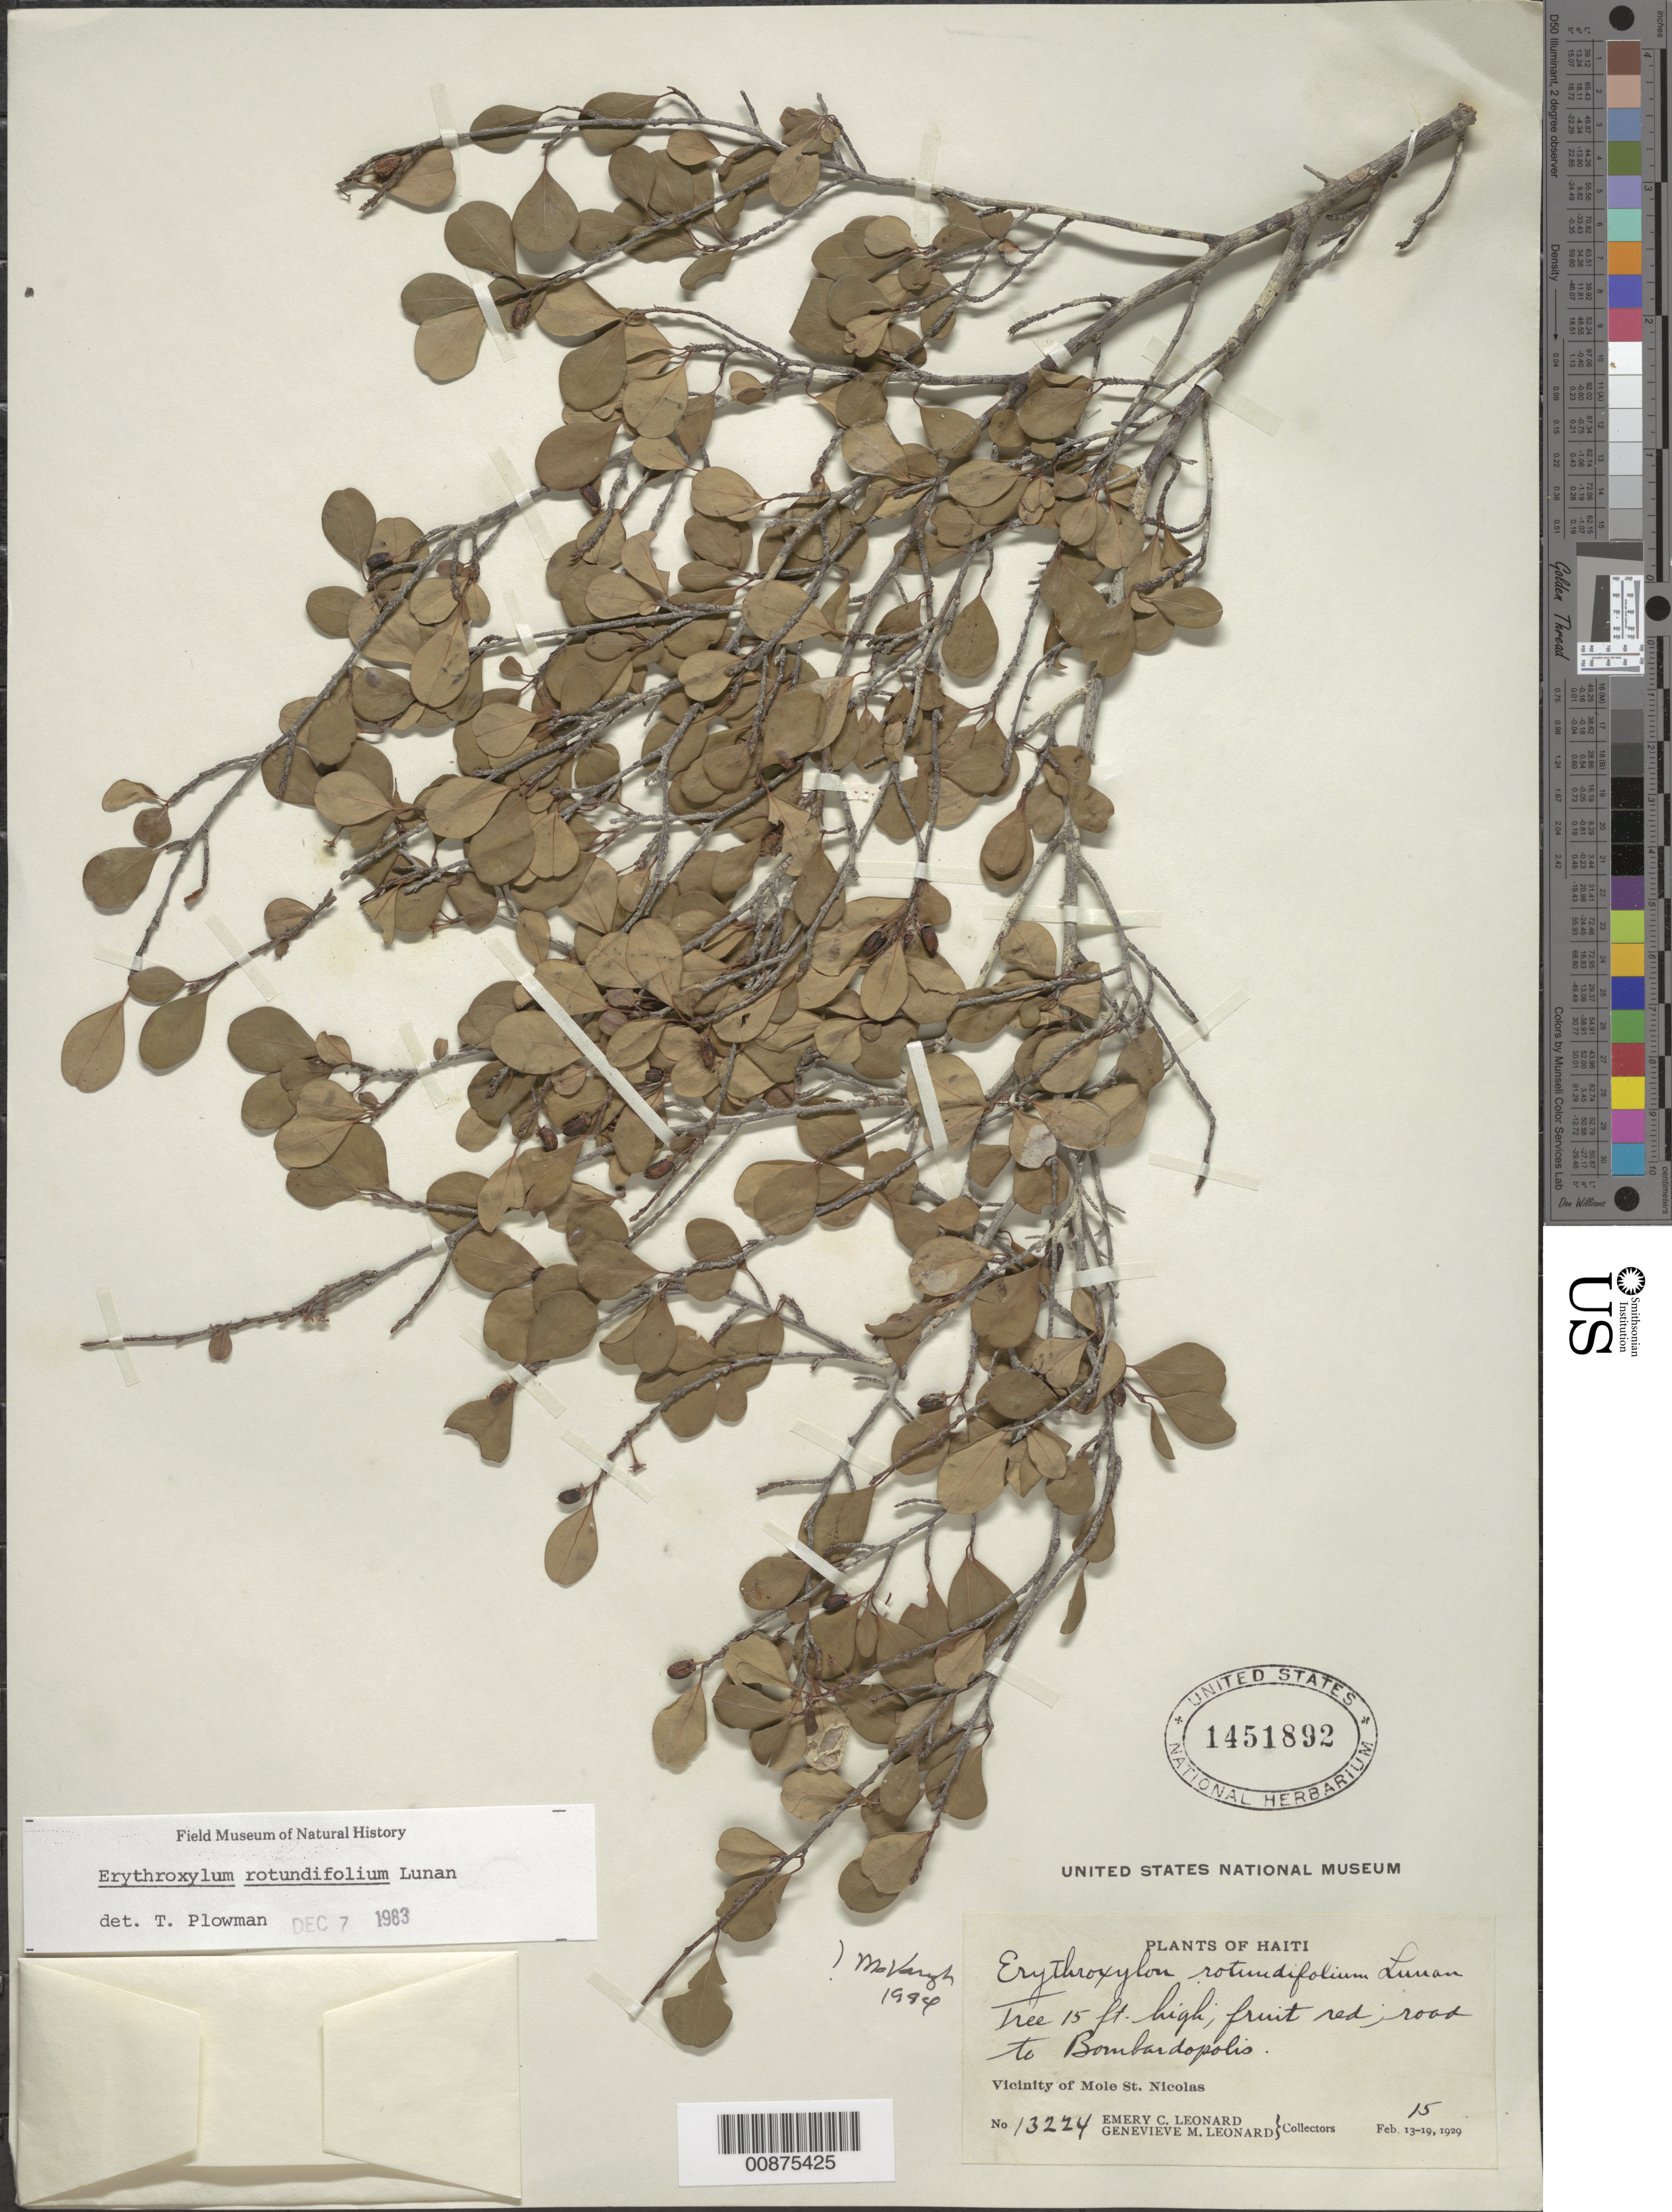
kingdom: Plantae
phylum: Tracheophyta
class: Magnoliopsida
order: Malpighiales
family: Erythroxylaceae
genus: Erythroxylum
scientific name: Erythroxylum rotundifolium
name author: Lunan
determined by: McVaugh, R.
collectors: E. C. Leonard & G. M. Leonard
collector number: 13224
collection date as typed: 15 Feb 1929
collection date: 1929-02-15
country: Haiti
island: Hispaniola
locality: Vicinity of Mole St. Nicolas. Road to Bombardopolis.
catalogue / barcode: US 1451892